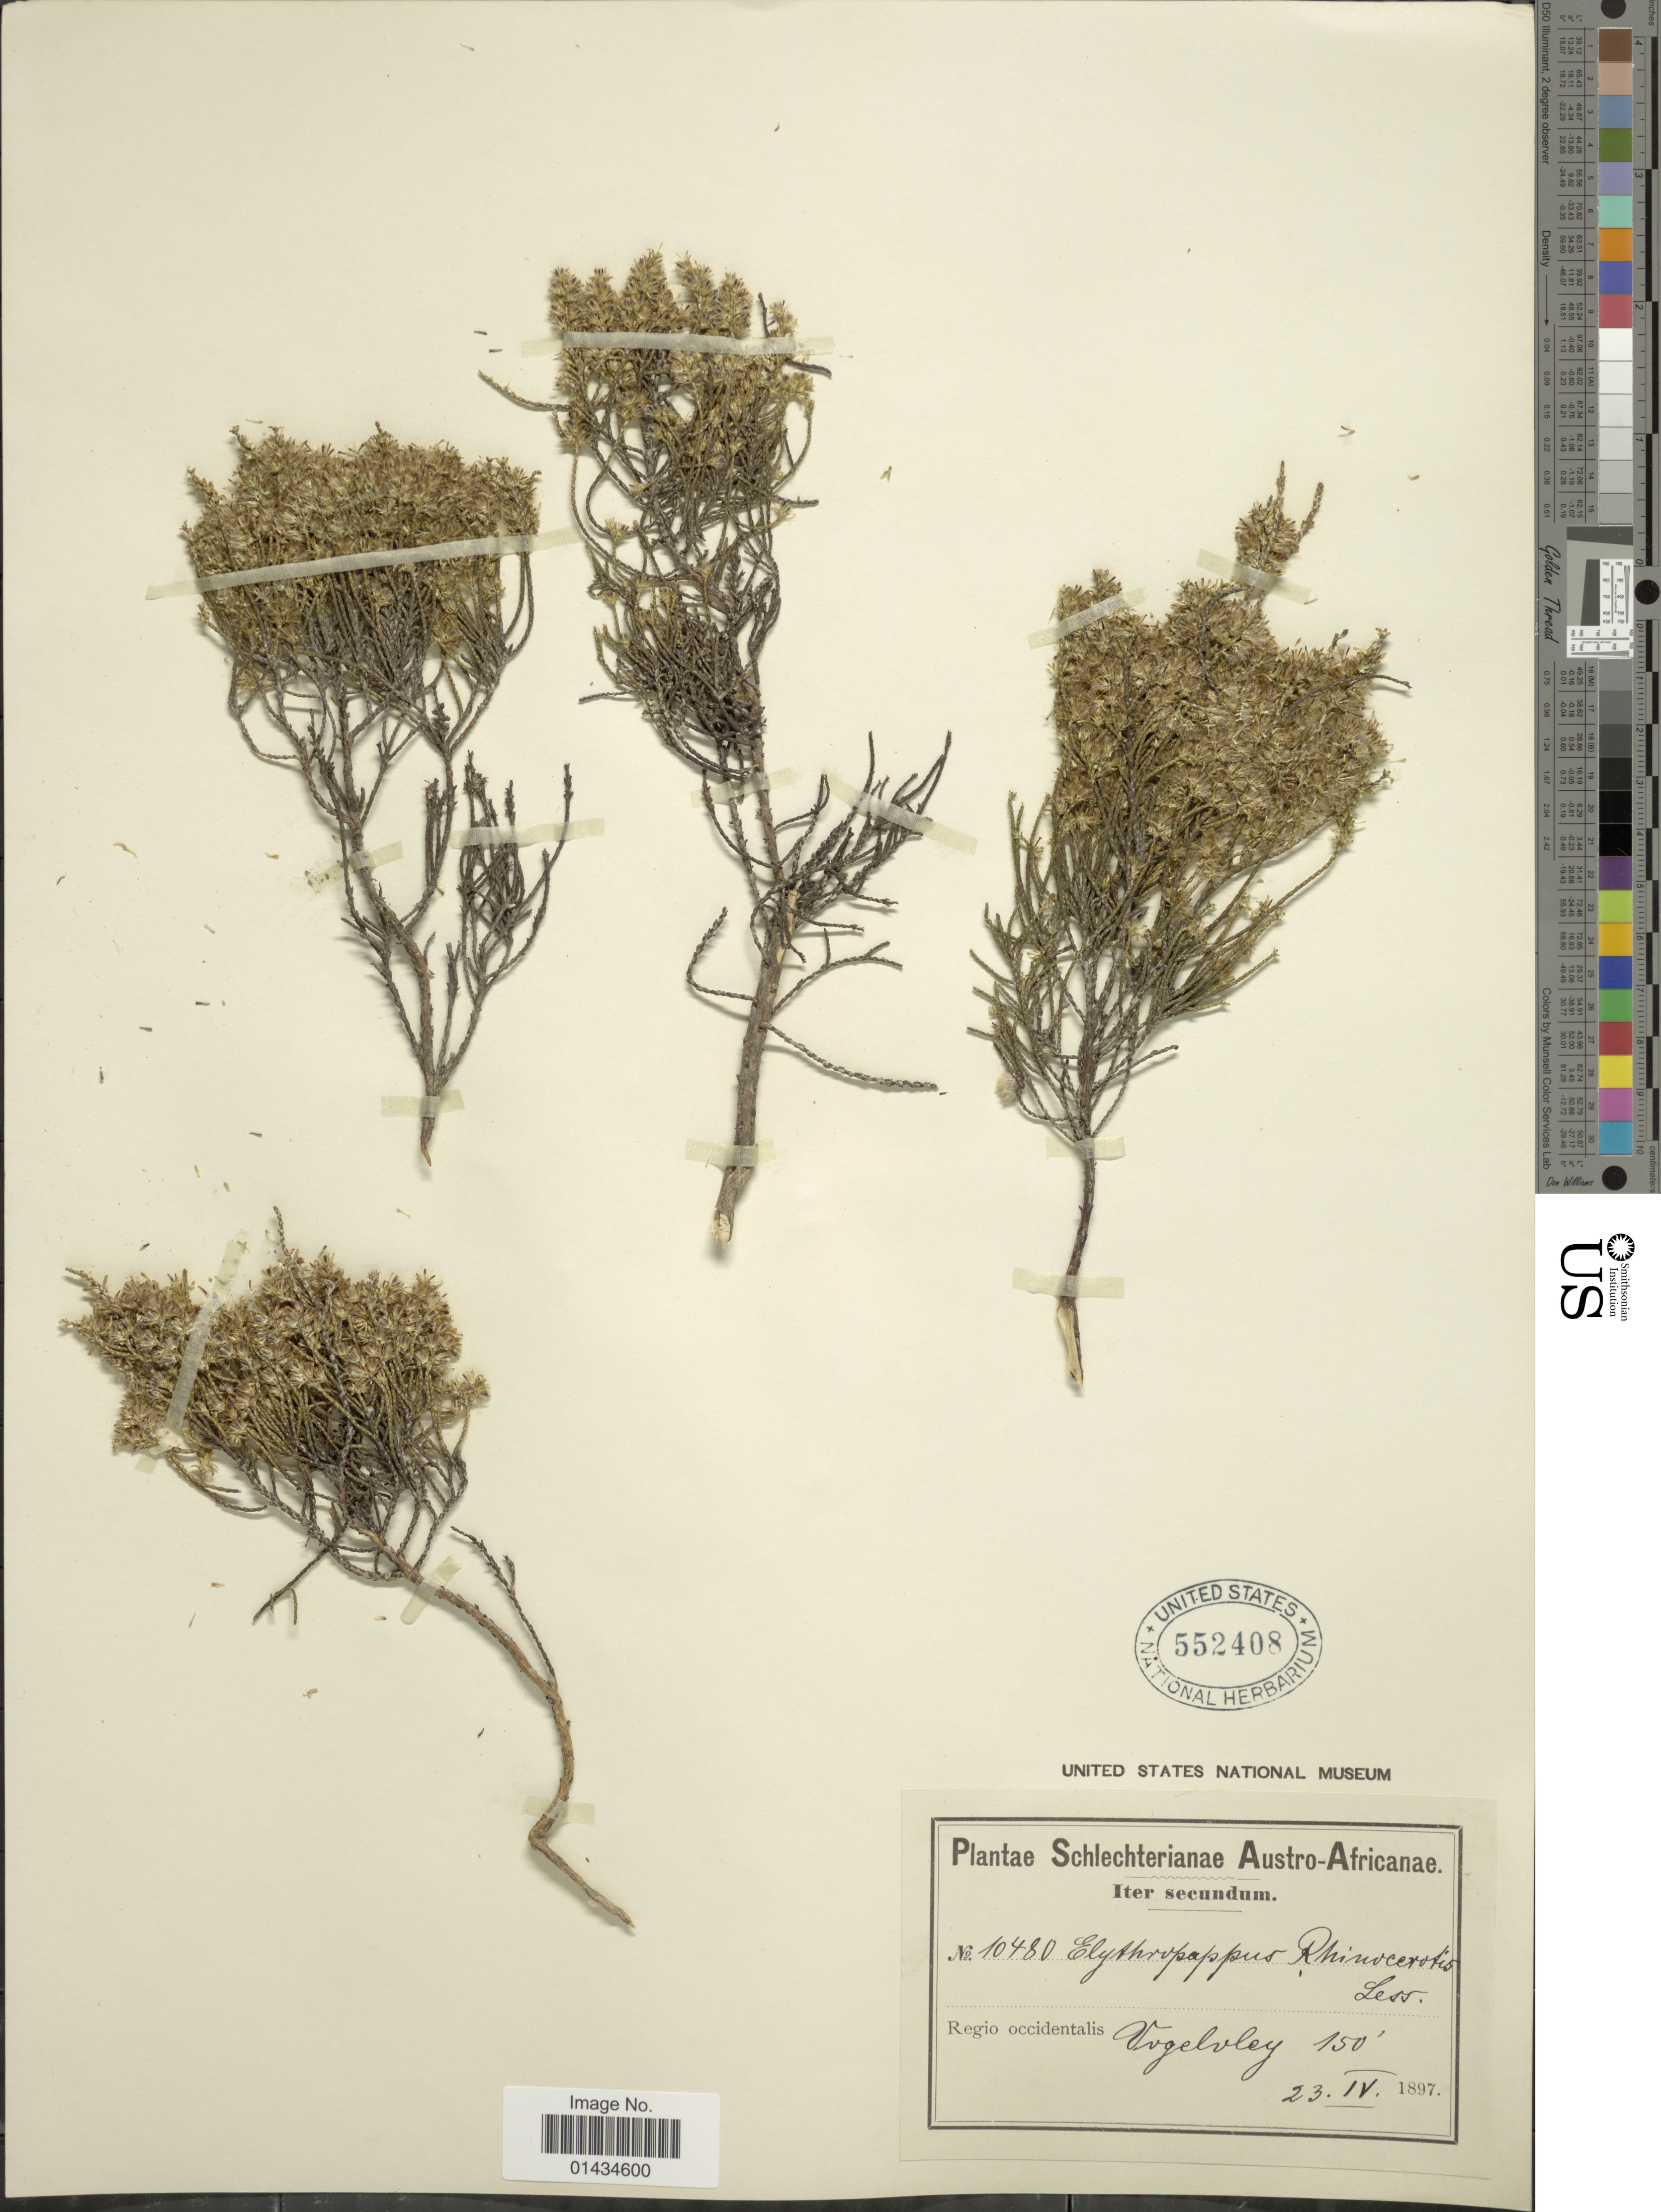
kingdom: Plantae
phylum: Tracheophyta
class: Magnoliopsida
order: Asterales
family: Asteraceae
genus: Elytropappus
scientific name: Elytropappus rhinocerotis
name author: (L. f.) Less.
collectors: Schlechter, --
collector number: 10480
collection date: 1897-04-23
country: South Africa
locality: Vogelvlei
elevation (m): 46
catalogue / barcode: US 552408